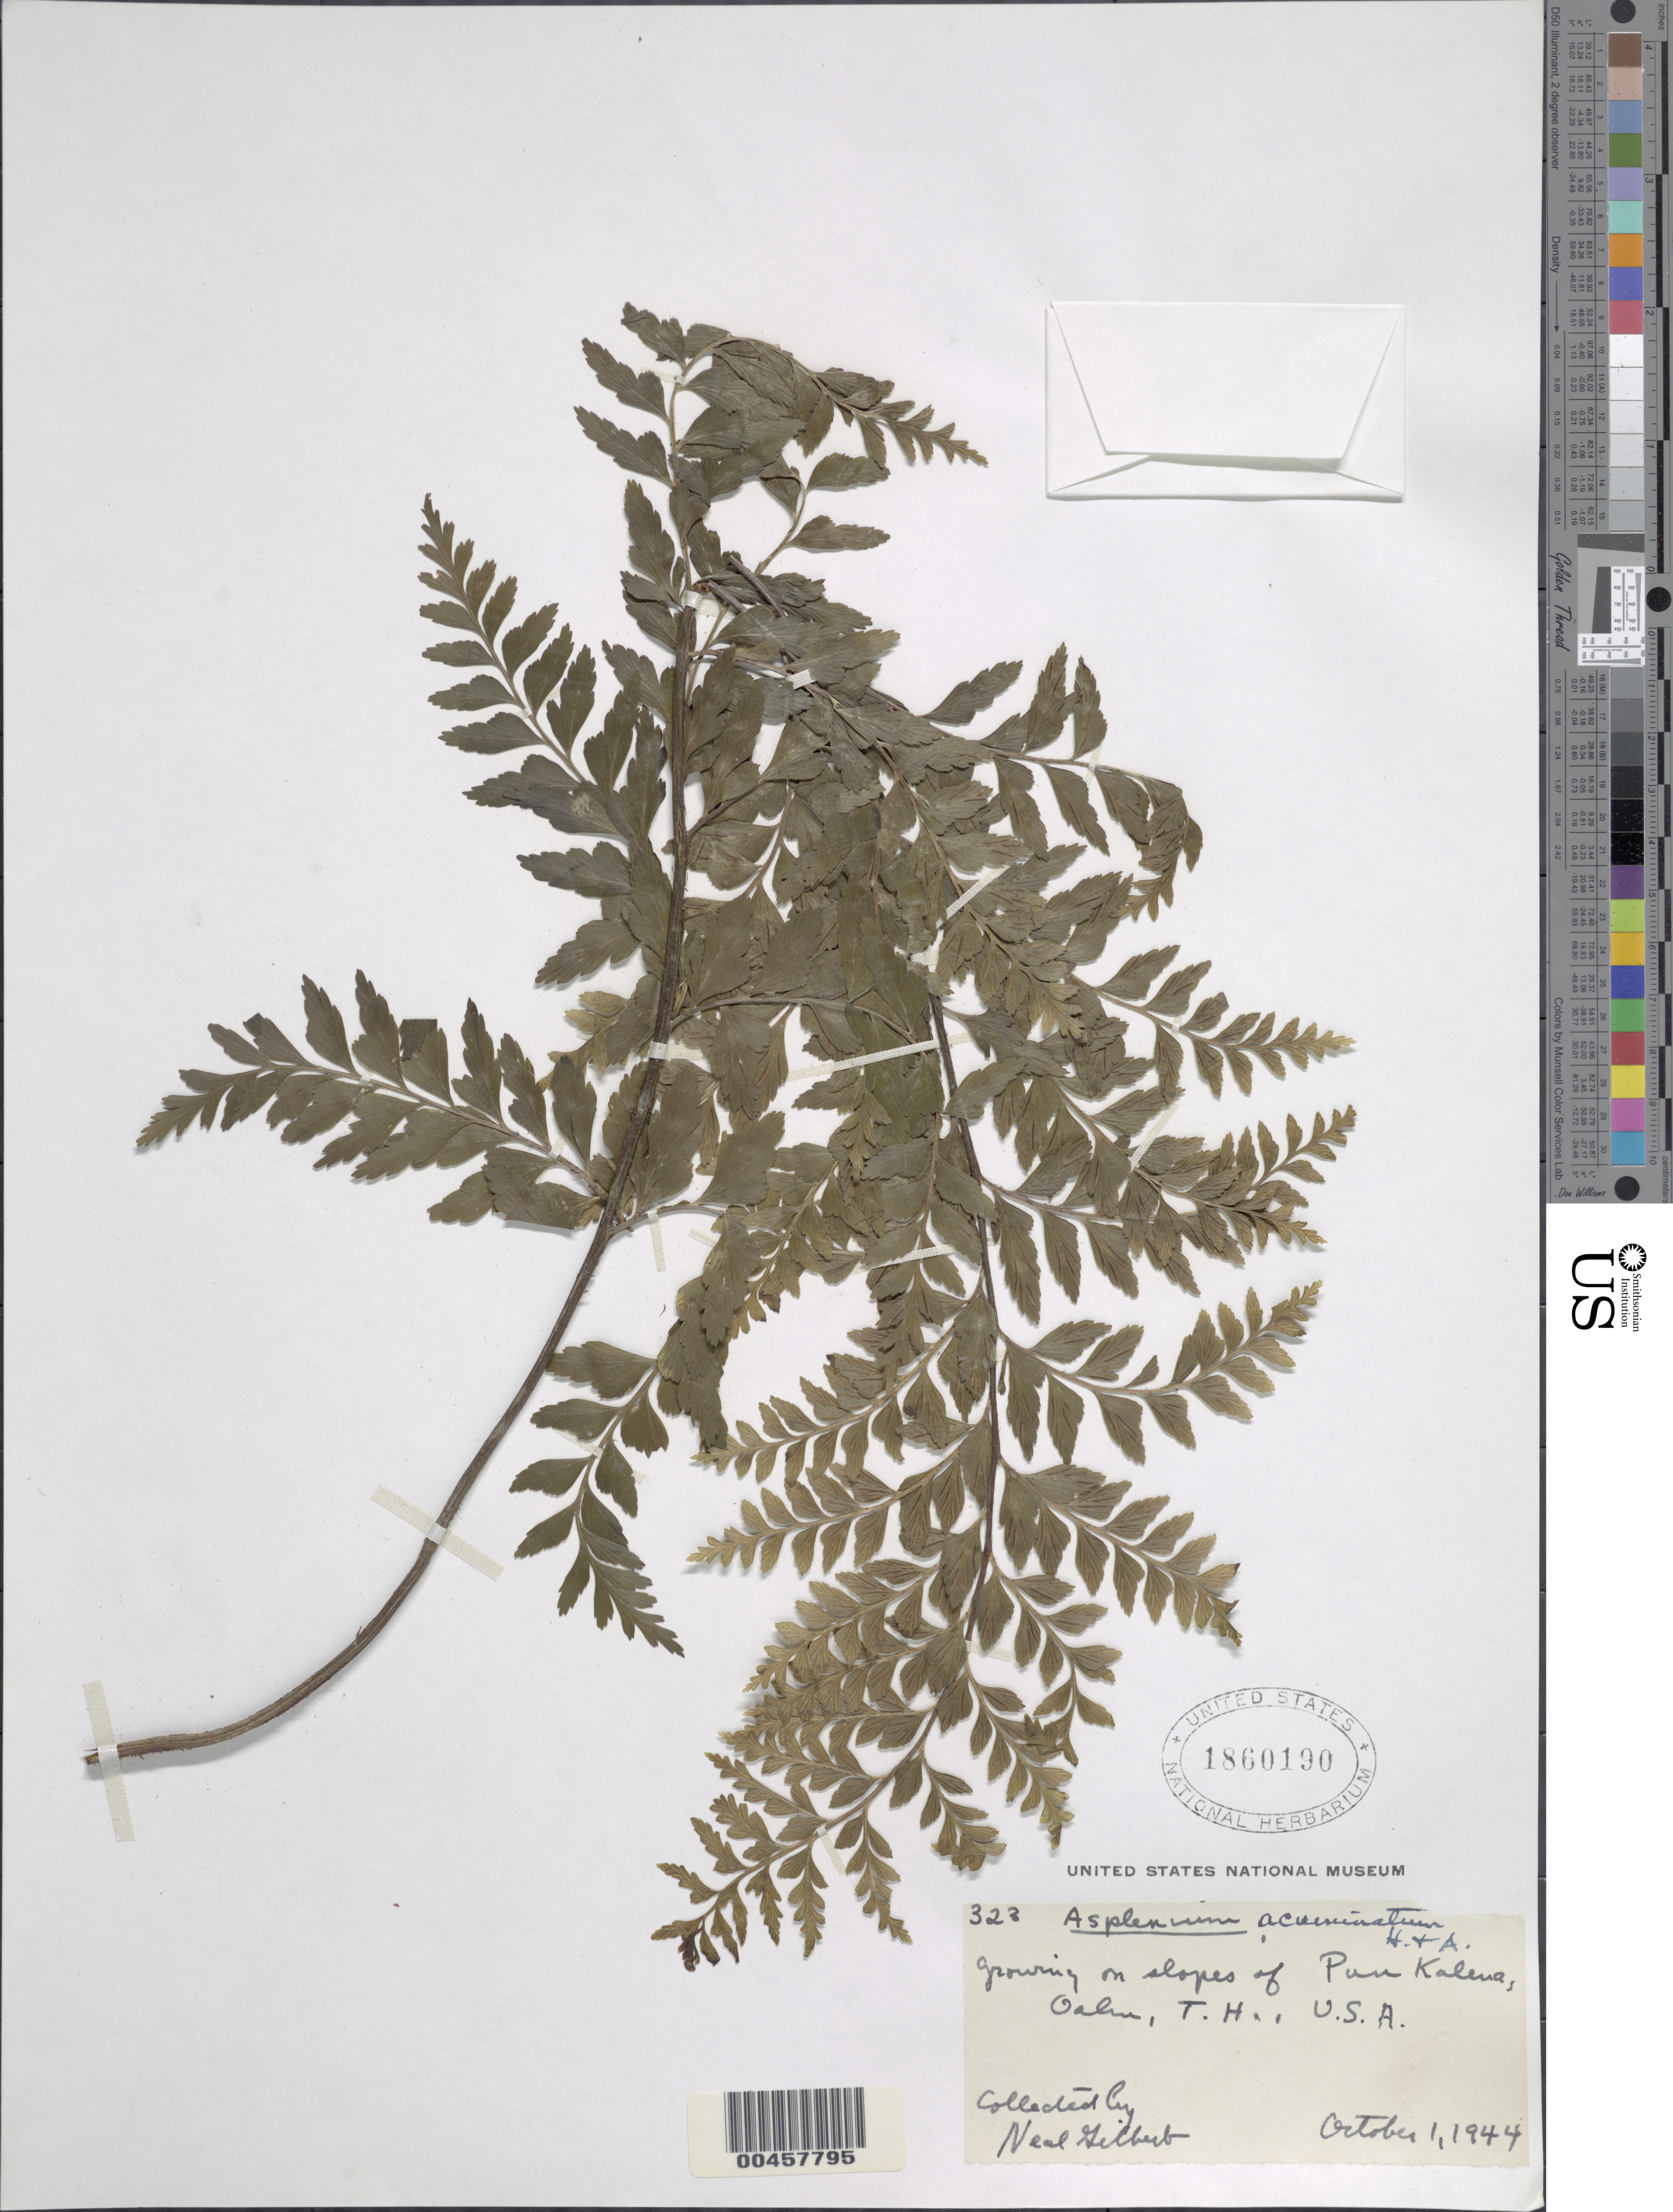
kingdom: Plantae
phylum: Tracheophyta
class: Polypodiopsida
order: Polypodiales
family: Aspleniaceae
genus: Asplenium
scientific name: Asplenium acuminatum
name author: Hook. & Arn.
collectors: N. Gilbert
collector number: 323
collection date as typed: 1 Oct 1944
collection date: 1944-10-01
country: United States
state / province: Hawaii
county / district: Honolulu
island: Oahu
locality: on slopes of Puu Kalena, Oahu, T.H., U.S.A.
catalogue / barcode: US 1860190